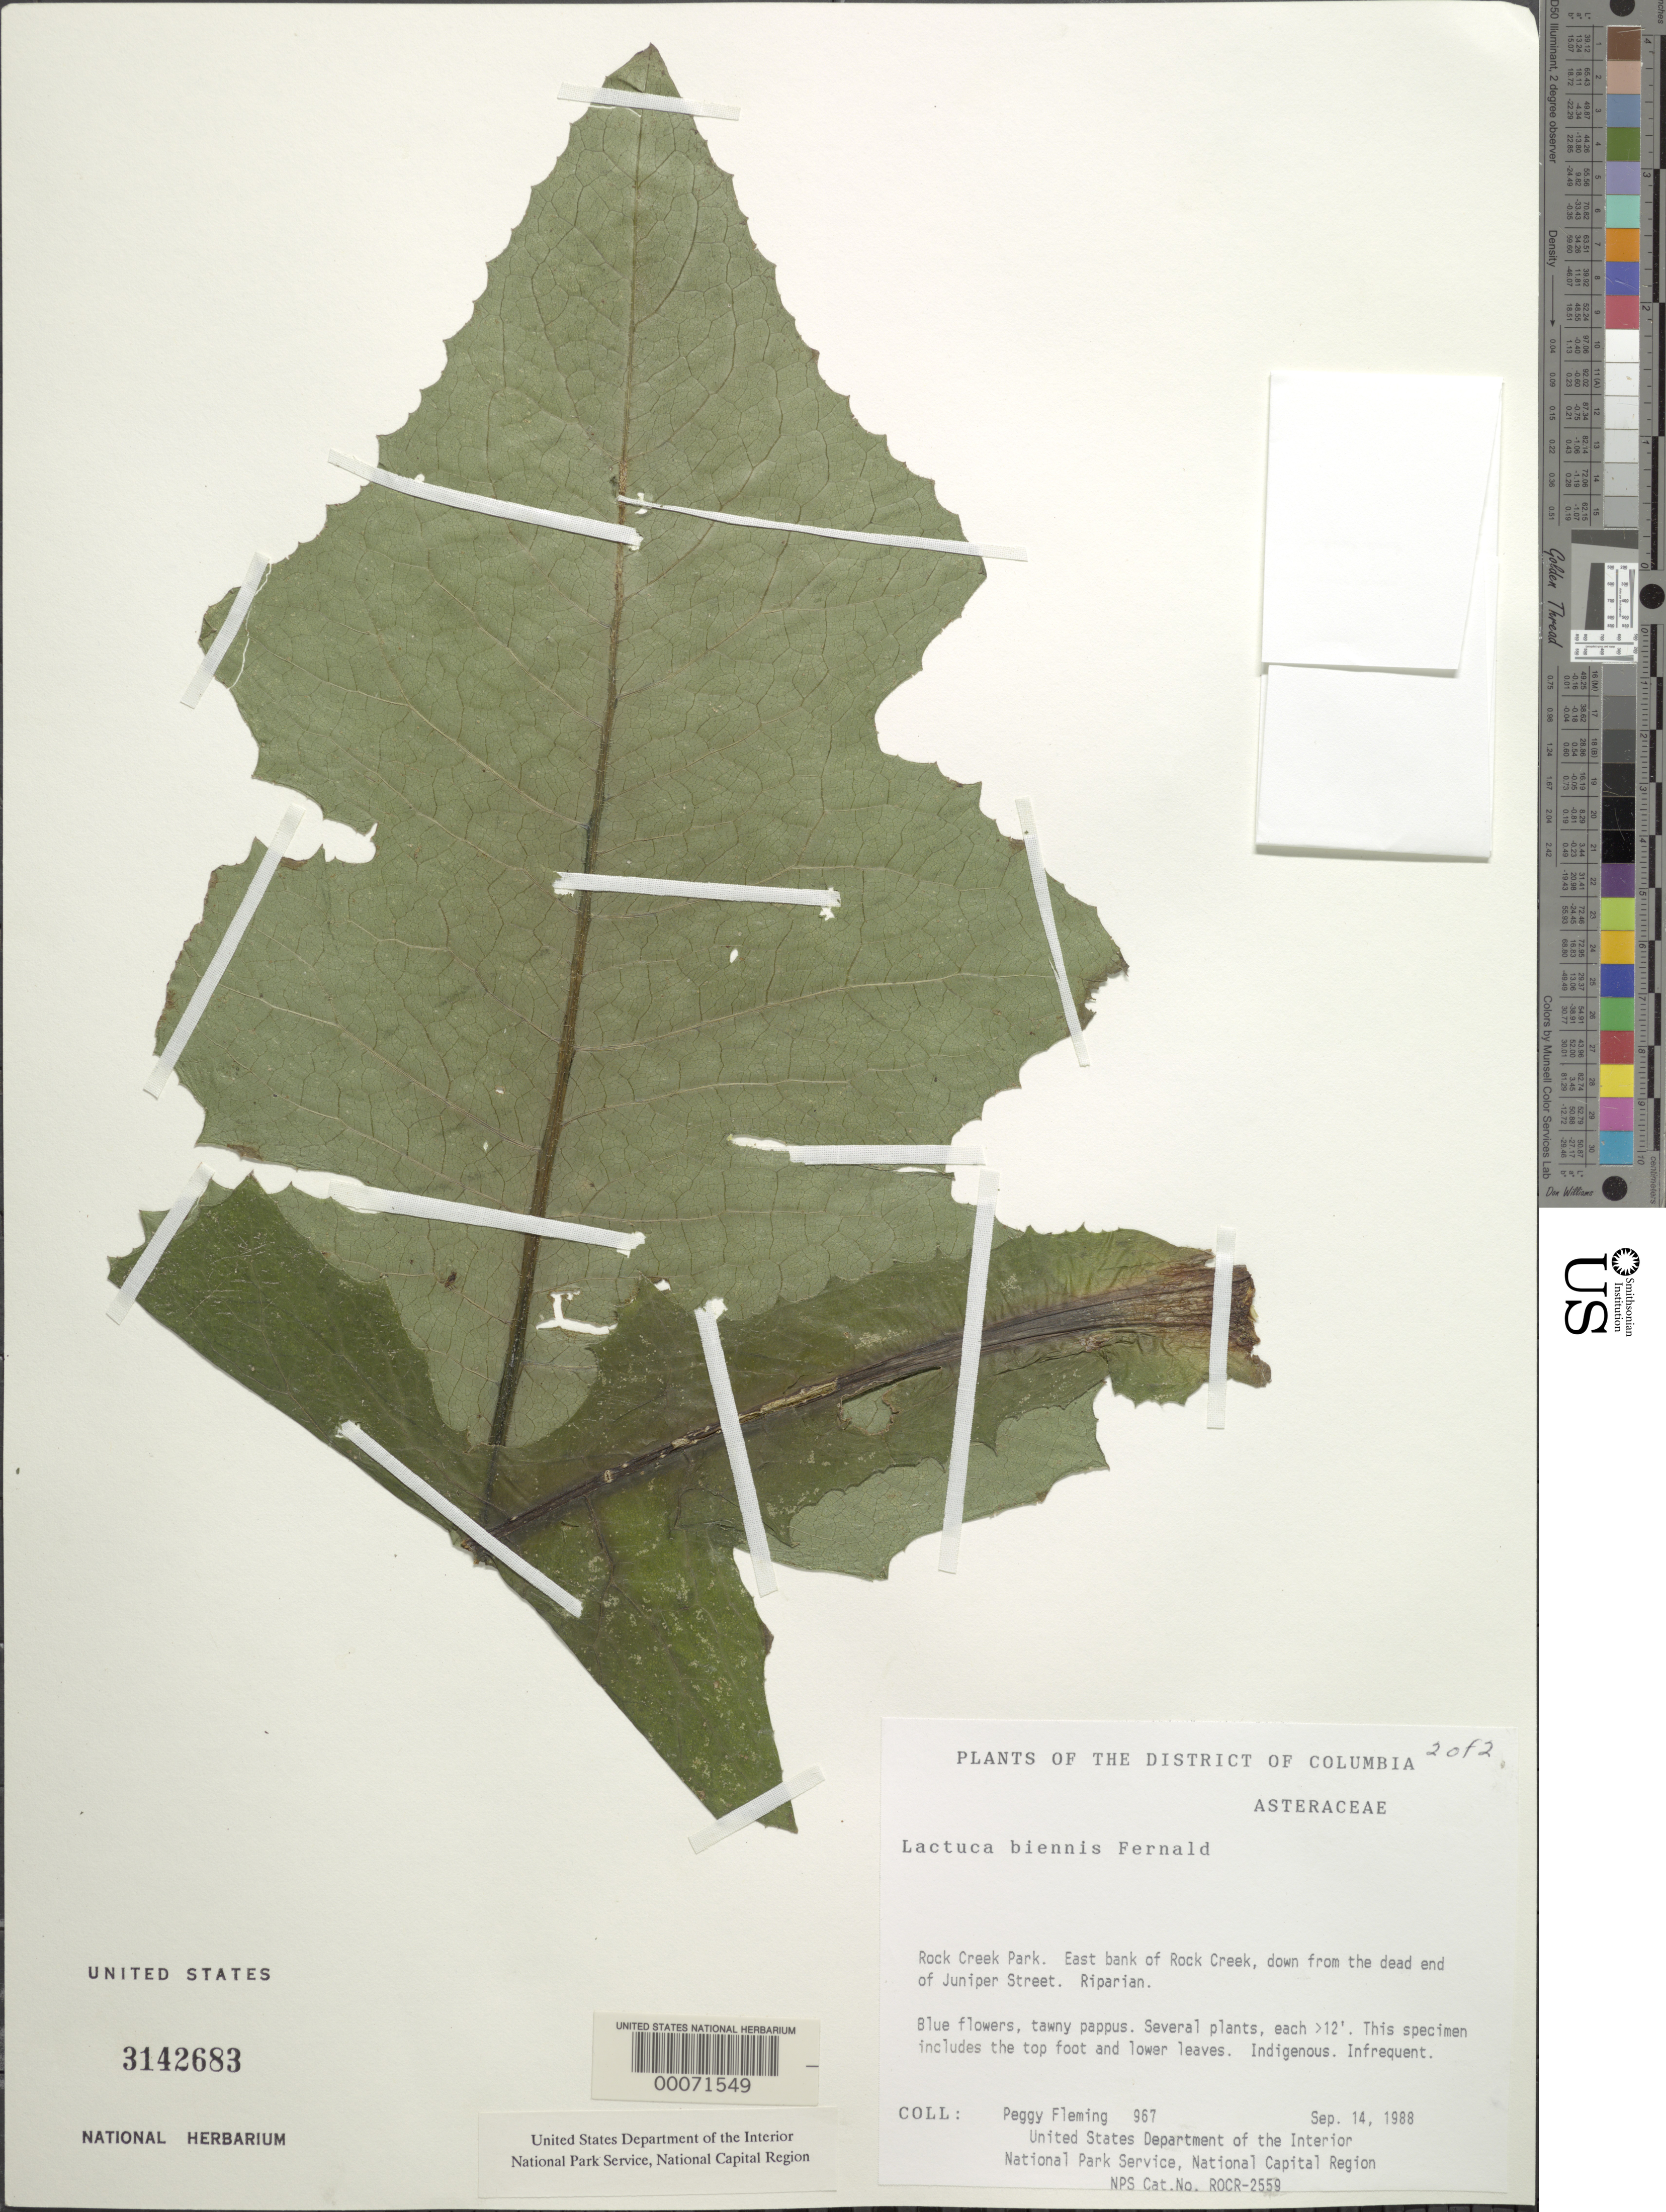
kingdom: Plantae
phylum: Tracheophyta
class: Magnoliopsida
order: Asterales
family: Asteraceae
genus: Lactuca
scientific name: Lactuca biennis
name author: (Moench) Fernald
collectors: P. Fleming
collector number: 967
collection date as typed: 14 Sep 1988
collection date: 1988-09-14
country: United States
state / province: District of Columbia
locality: Rock Creek Park, Rock Creek end of Juniper Street Rock Creek Park & vicinity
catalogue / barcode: US 3142683